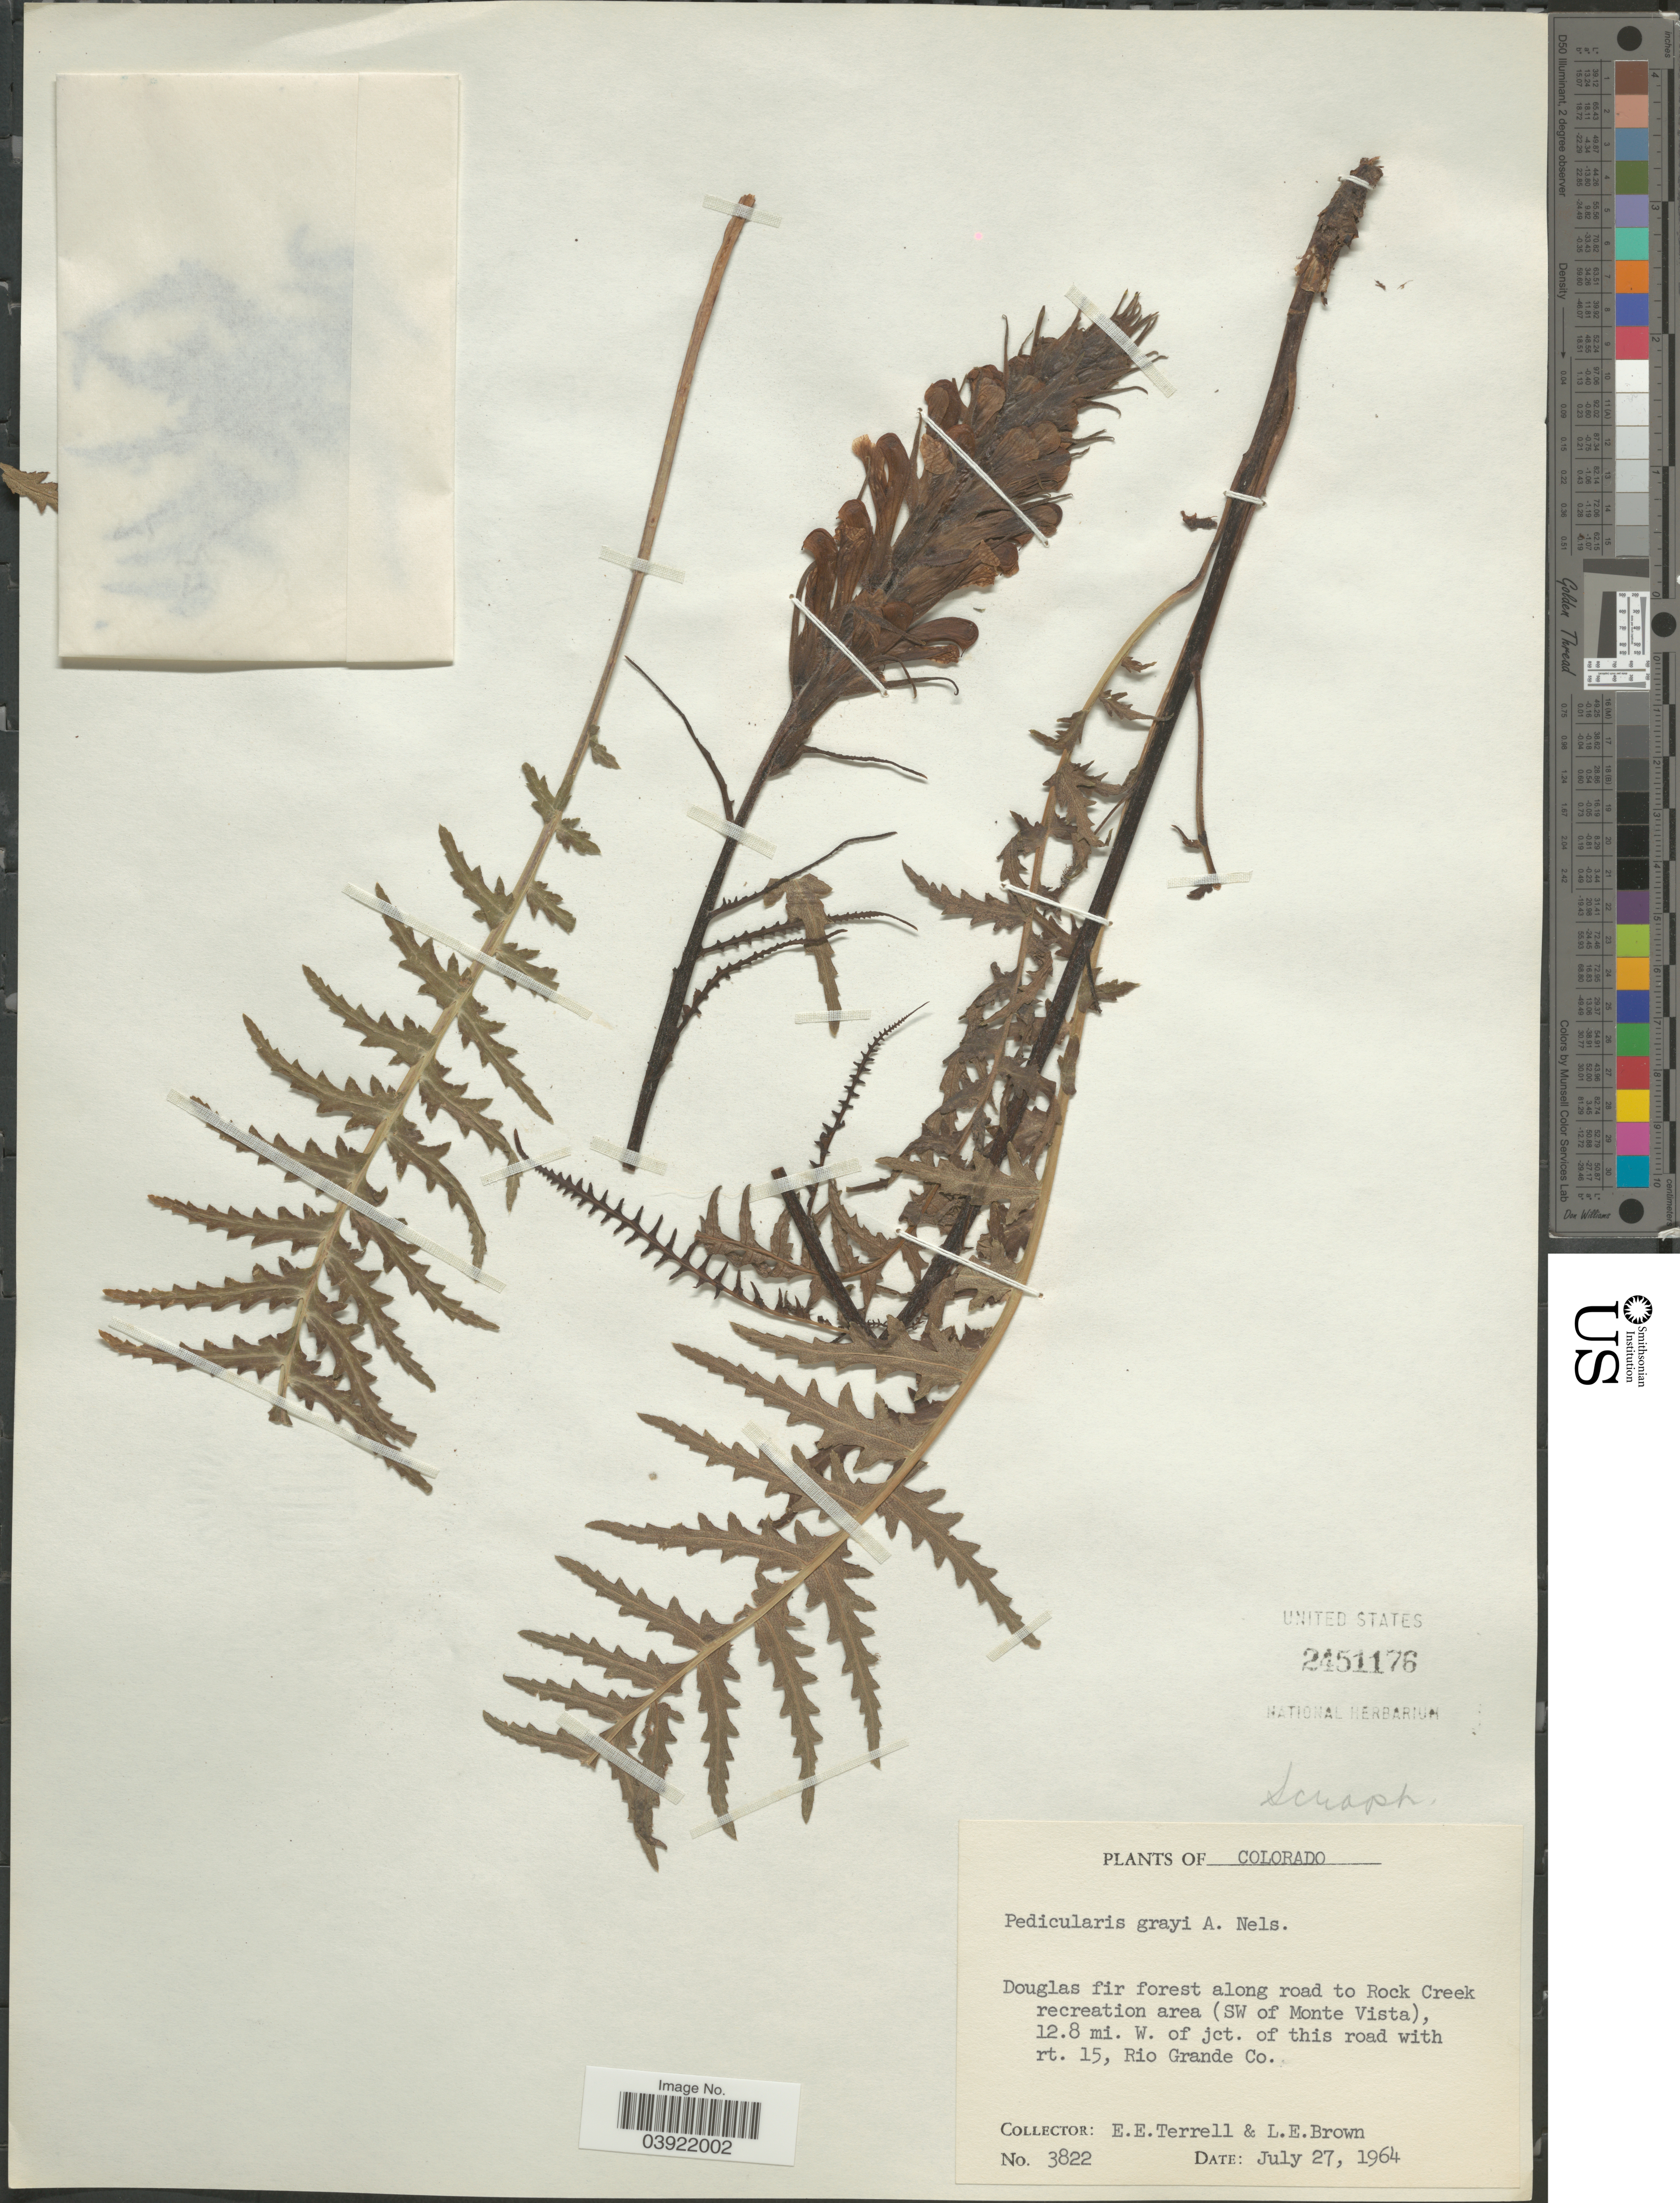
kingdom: Plantae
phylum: Tracheophyta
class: Magnoliopsida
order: Lamiales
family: Orobanchaceae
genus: Pedicularis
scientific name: Pedicularis grayi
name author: A. Nelson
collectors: E. E. Terrell & L. E. Brown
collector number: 3822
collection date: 1964-07-27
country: United States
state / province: Colorado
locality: Douglas fir forest along road to Rock Creek recreation area (SW of Monte Vista), 12.8 mi. W. of jct. of this road with rt. 15, Rio Grande Co.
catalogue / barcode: US 2451176